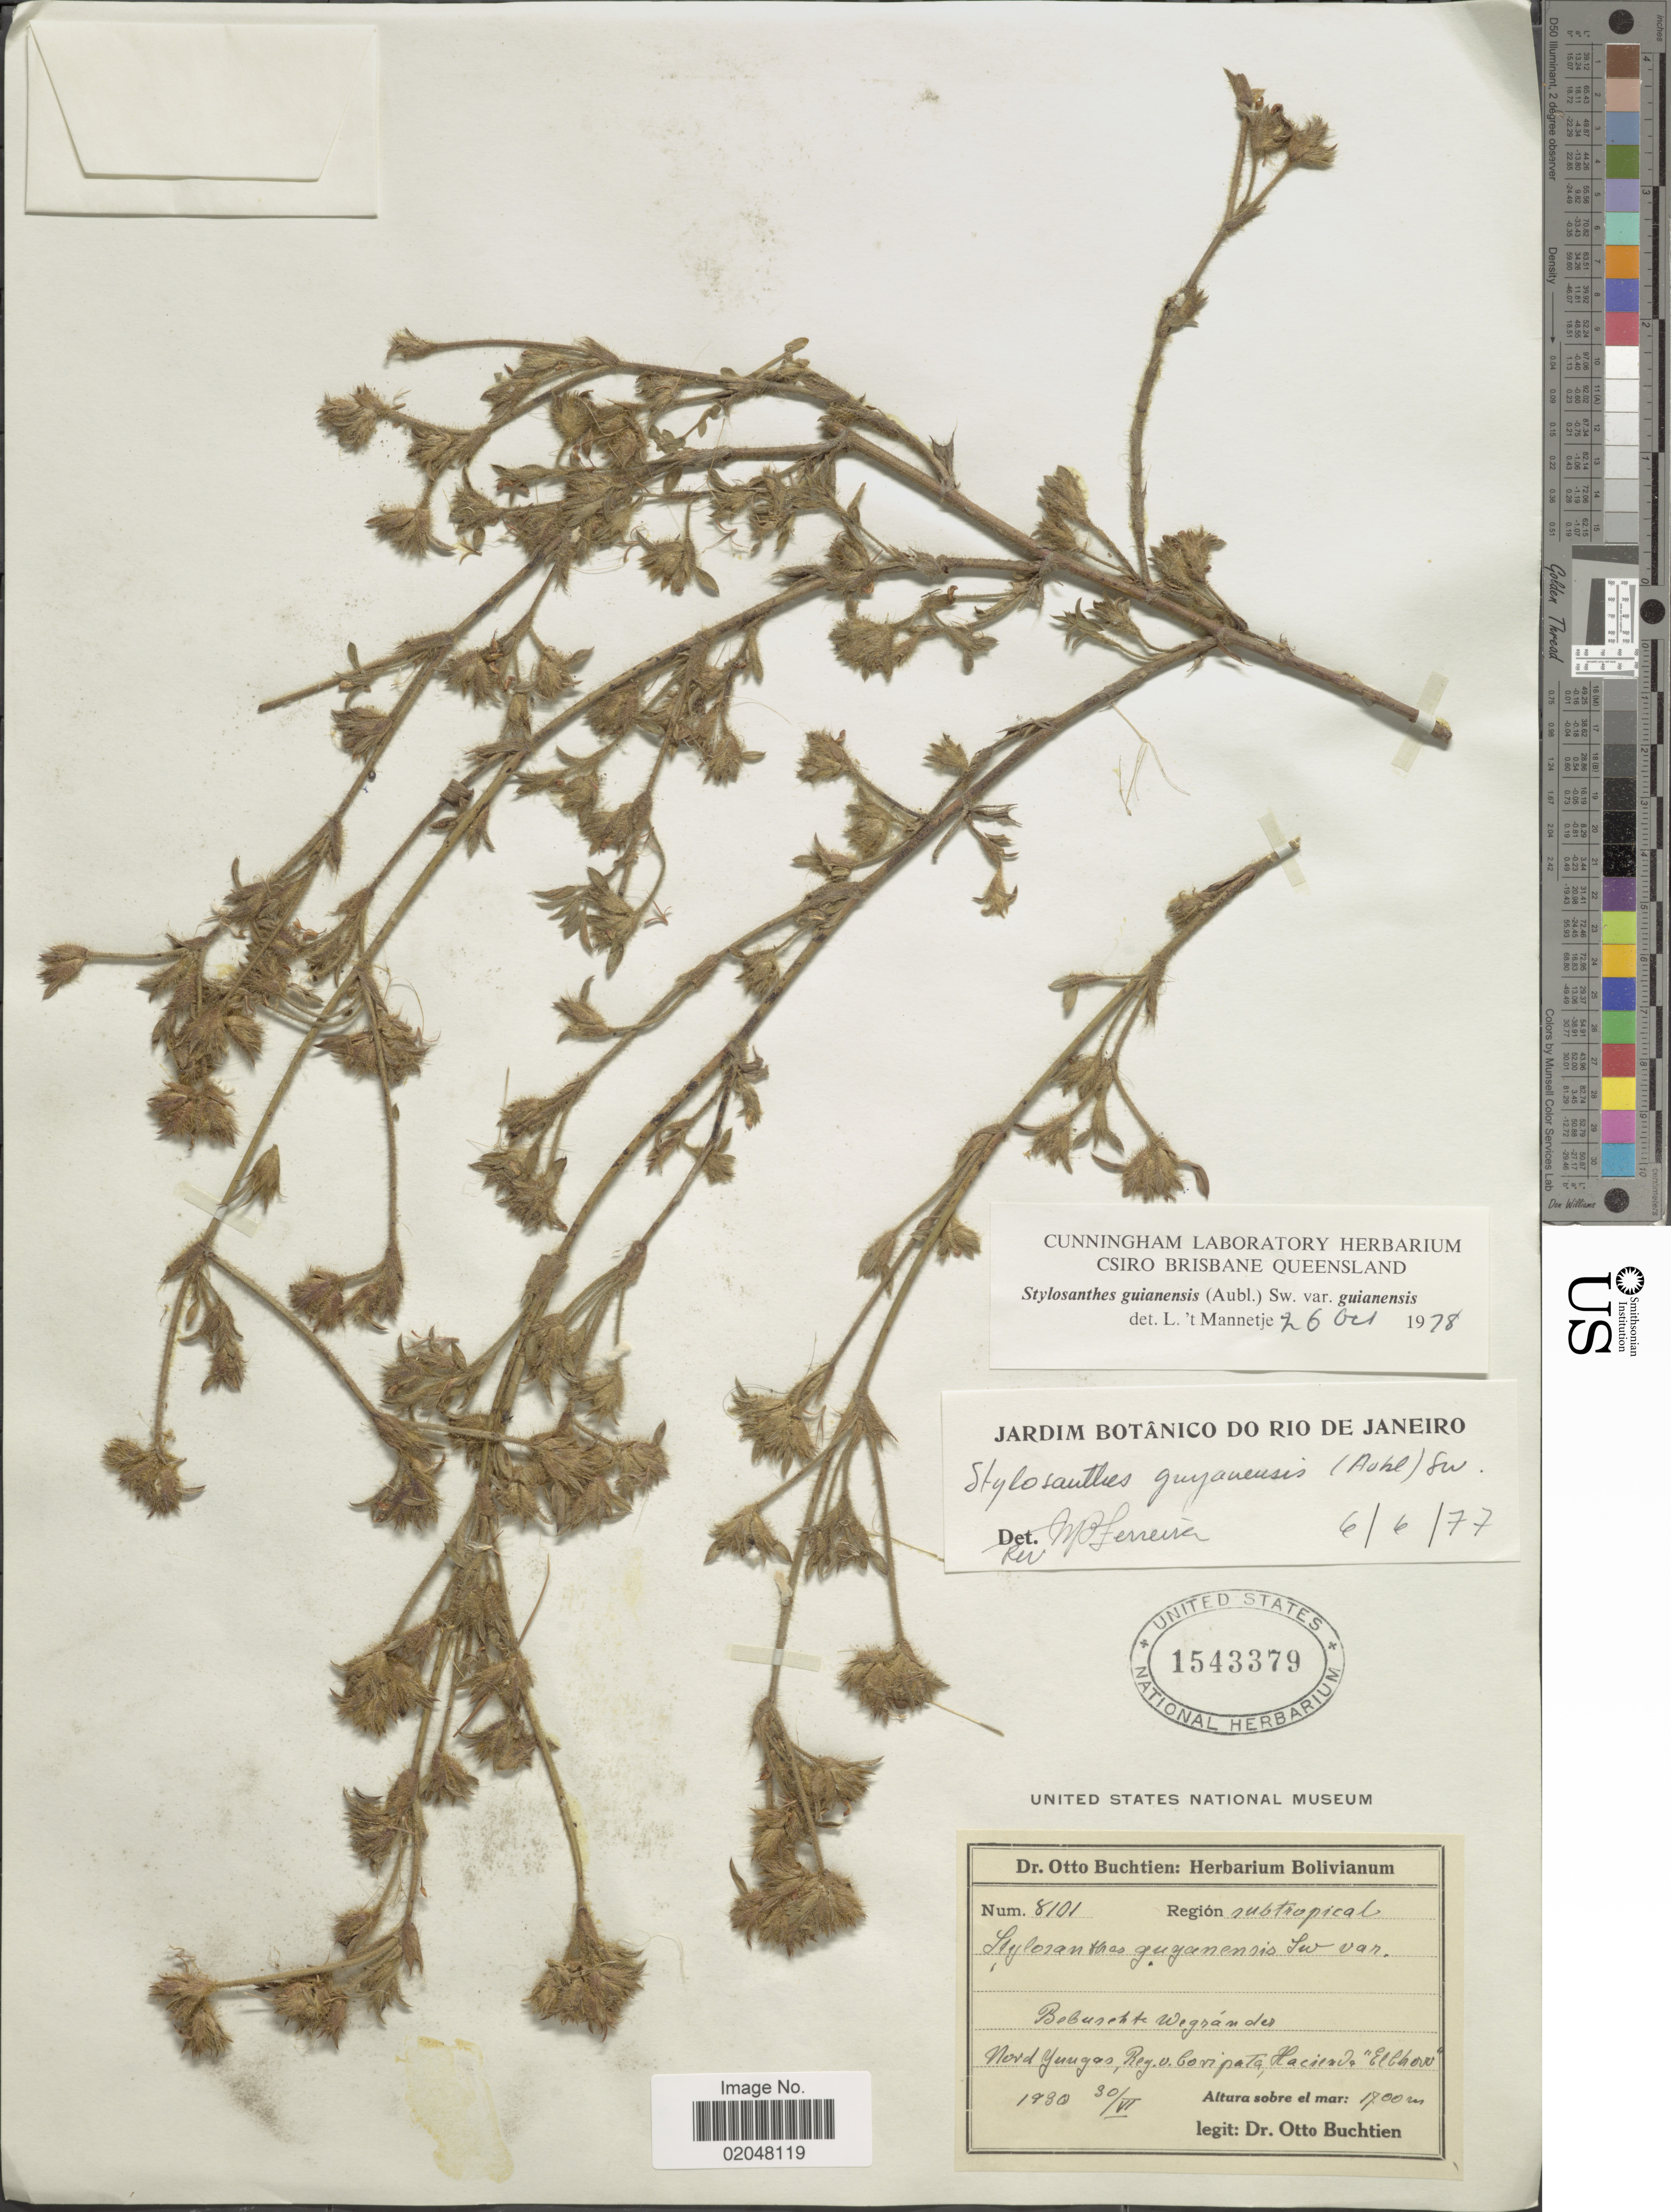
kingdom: Plantae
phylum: Tracheophyta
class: Magnoliopsida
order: Fabales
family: Fabaceae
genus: Stylosanthes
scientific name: Stylosanthes guianensis var. guianensis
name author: (Aubl.) Sw.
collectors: O. Buchtien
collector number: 8101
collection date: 1930-06-30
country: Bolivia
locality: Nord Yungas, Reg. v. Coripata, Hacienda "El Choro"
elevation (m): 1700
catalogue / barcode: US 1543379